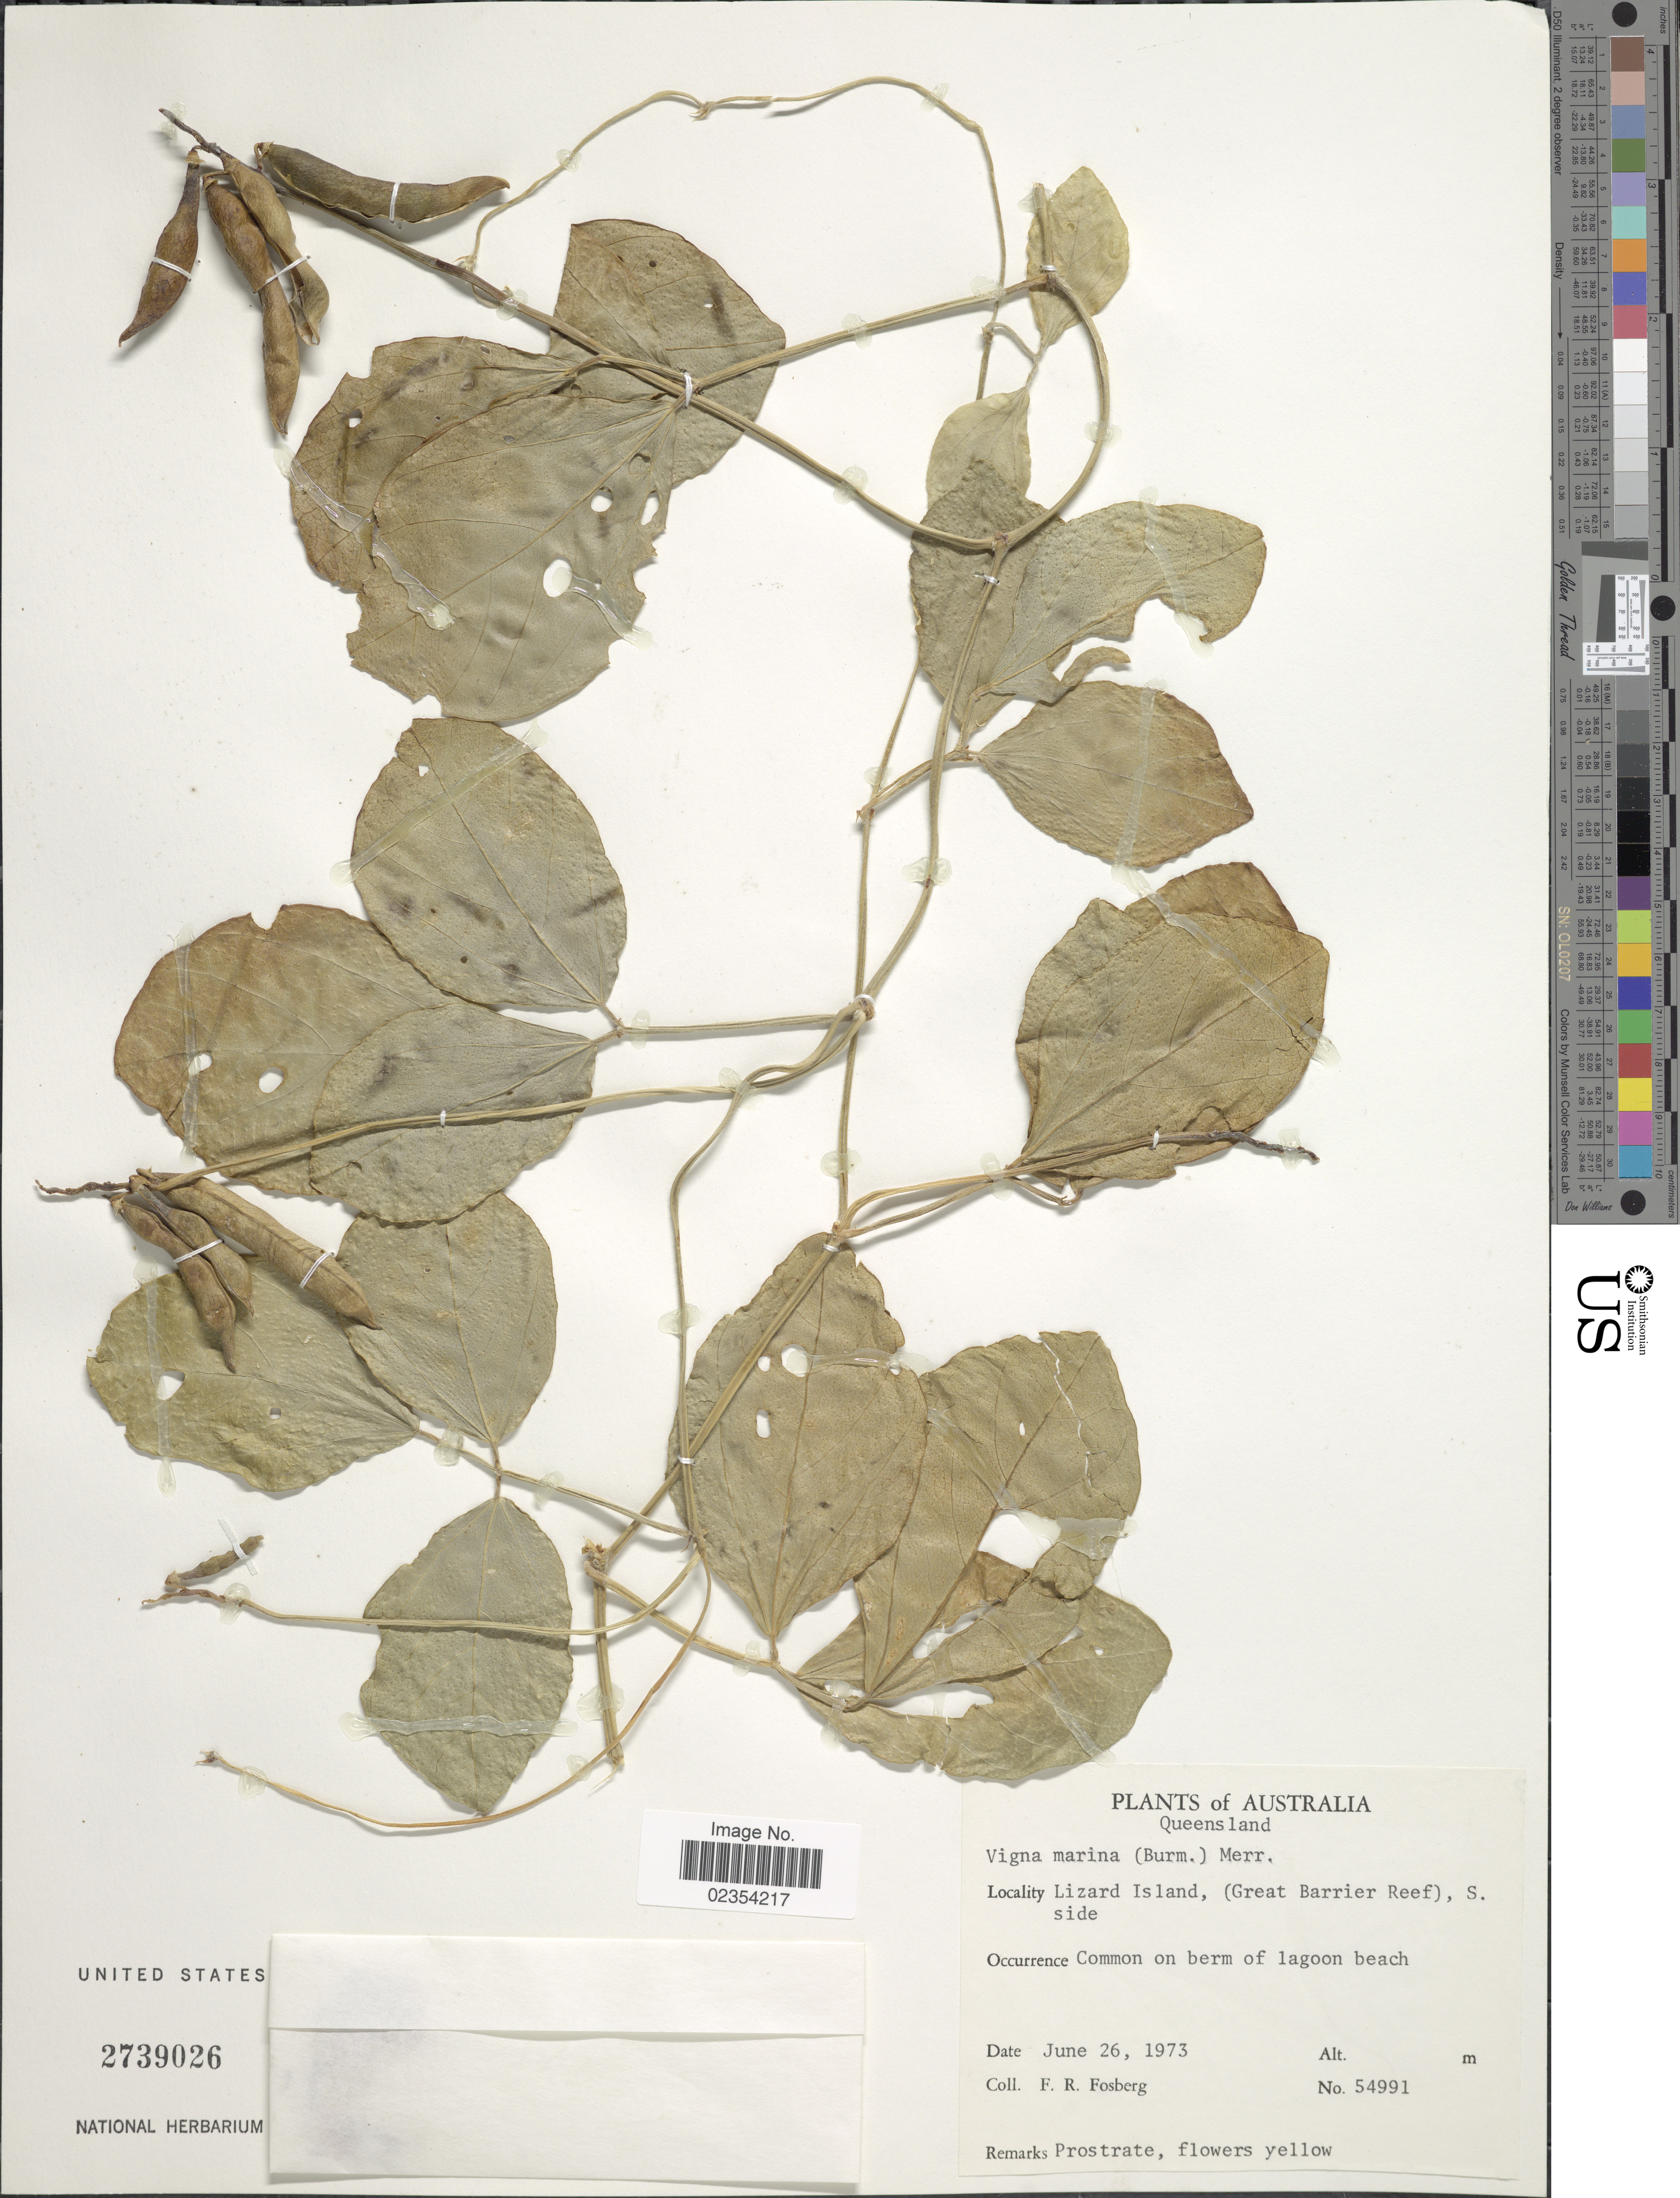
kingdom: Plantae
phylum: Tracheophyta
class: Magnoliopsida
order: Fabales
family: Fabaceae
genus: Vigna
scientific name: Vigna marina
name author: (Burm.) Merr.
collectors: F. R. Fosberg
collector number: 54991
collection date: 1973-06-26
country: Australia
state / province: Queensland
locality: Lizard Island, (Great Barrier Reef), S. side, common on berm of lagoon beach.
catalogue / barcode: US 2739026